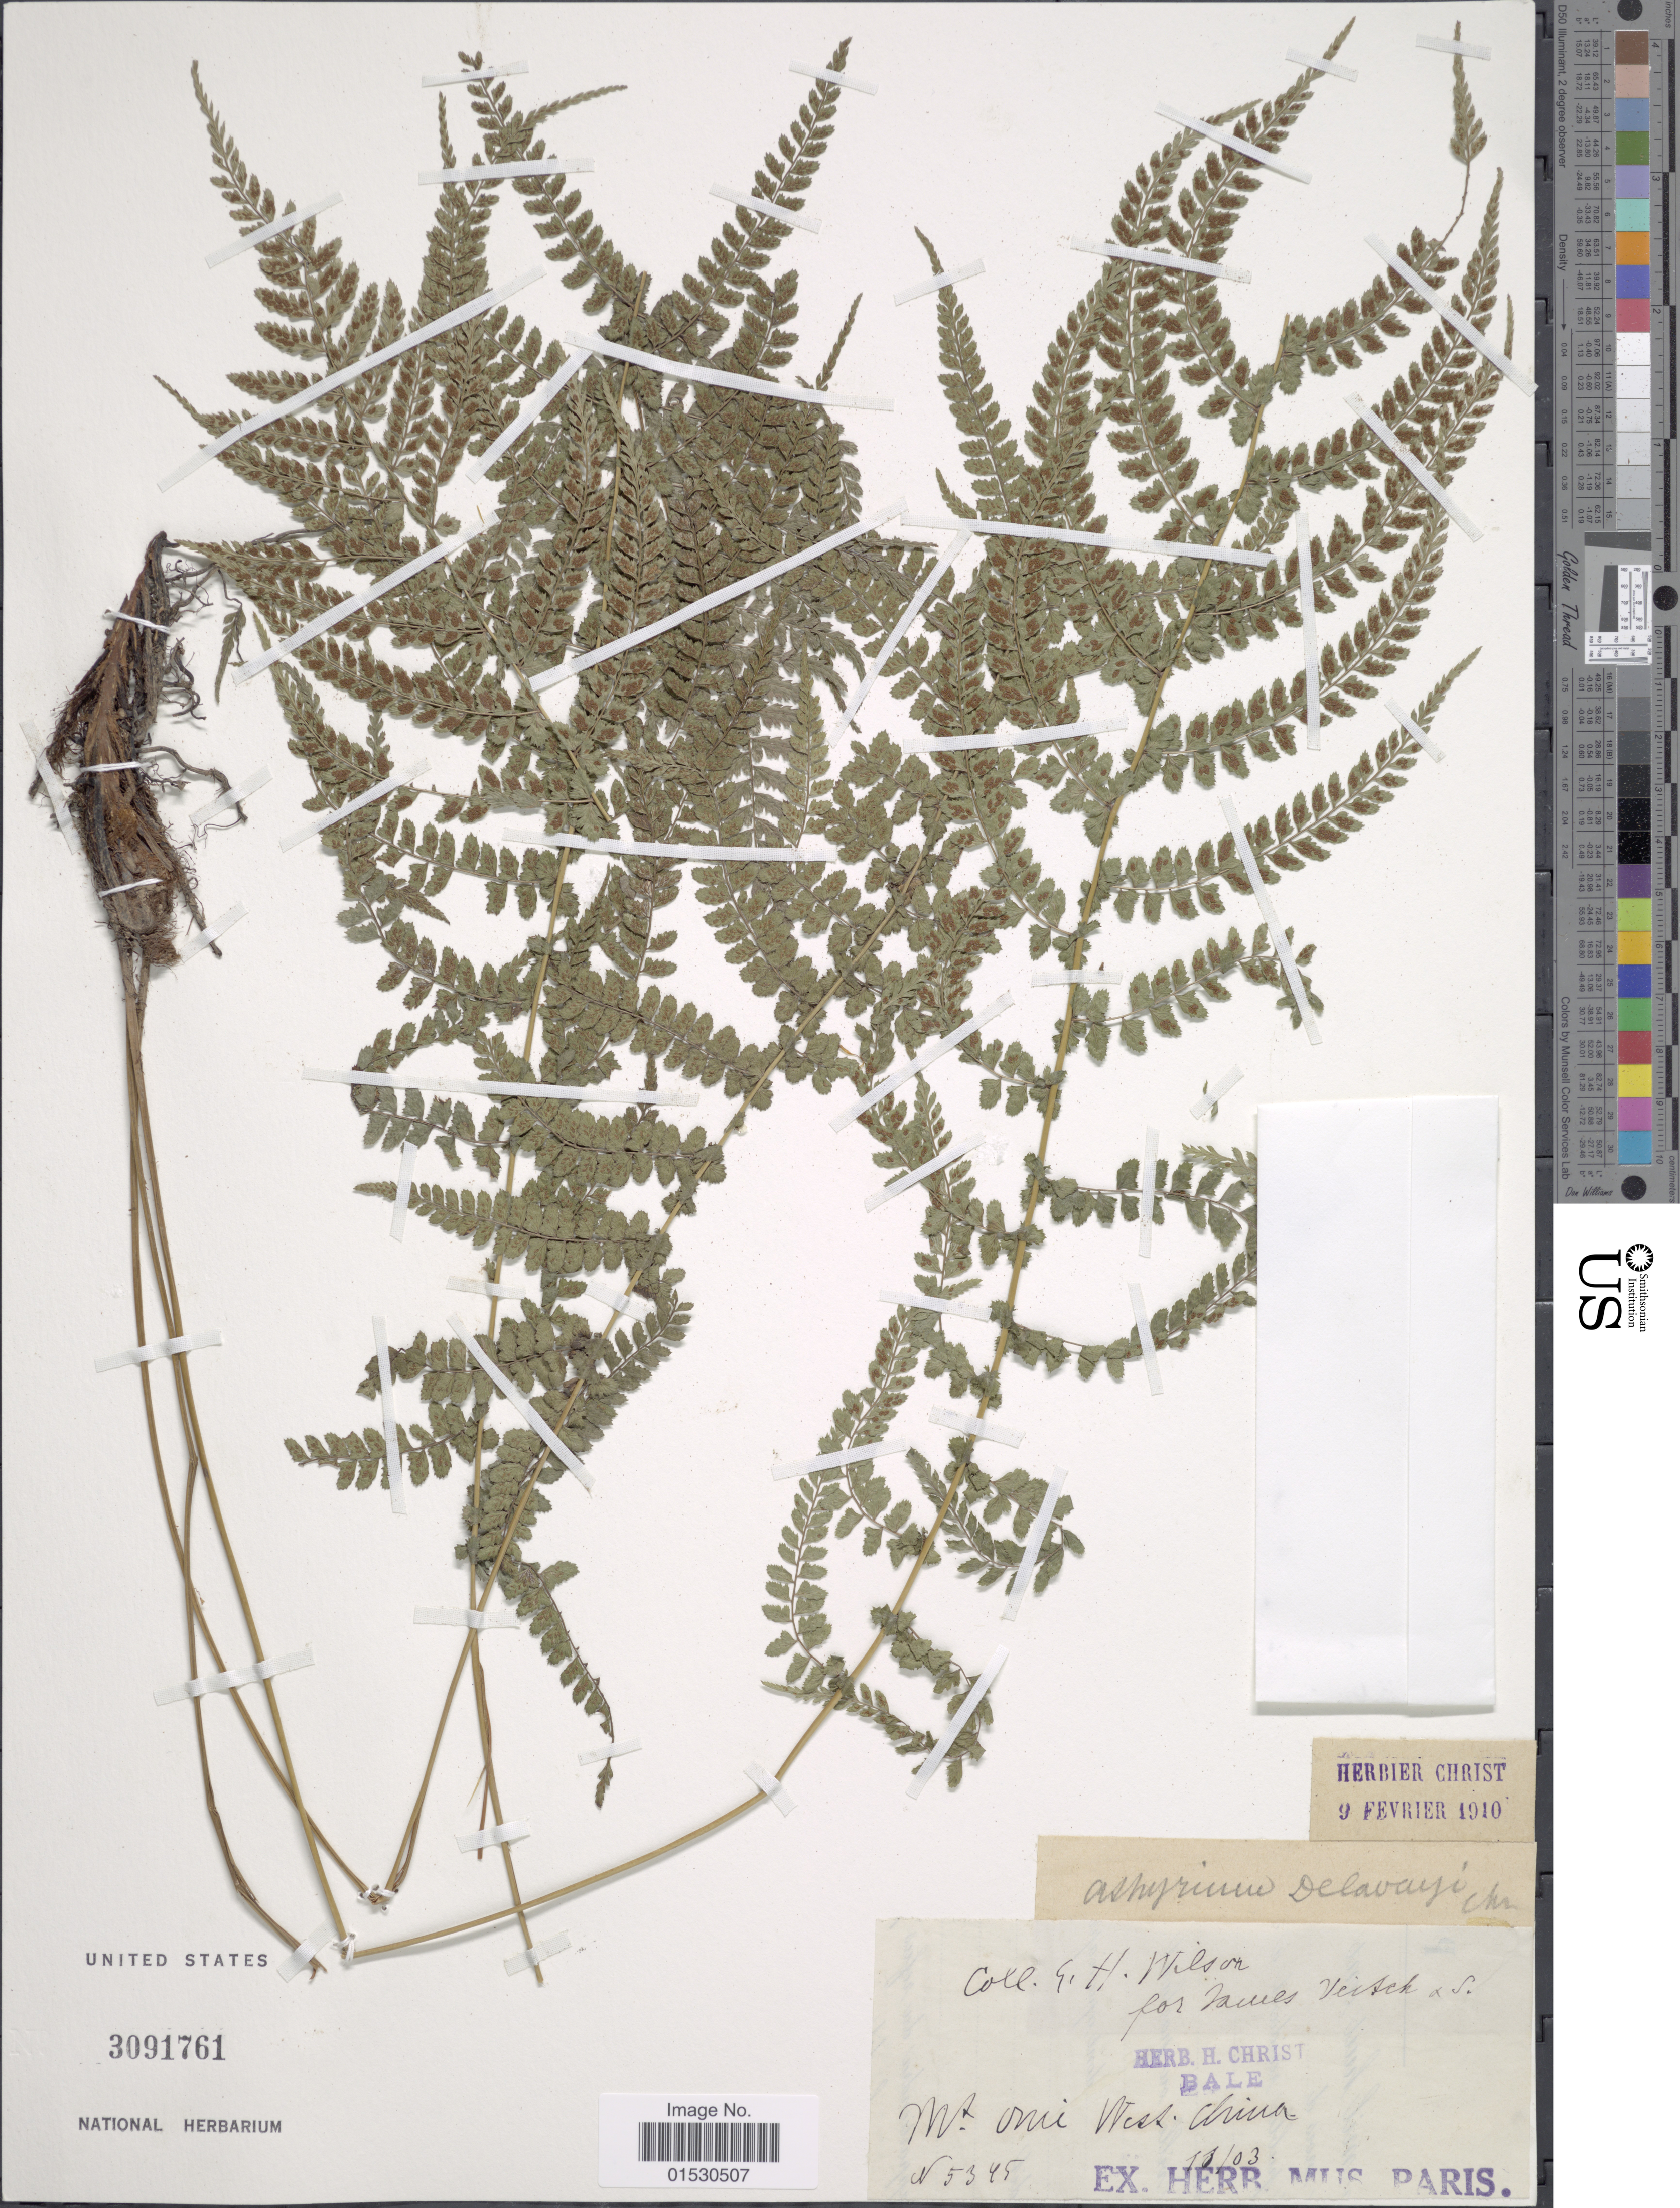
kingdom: Plantae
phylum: Tracheophyta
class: Polypodiopsida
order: Polypodiales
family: Athyriaceae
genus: Athyrium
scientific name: Athyrium delavayi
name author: Christ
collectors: G. Wilson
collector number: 5345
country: China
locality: Mt. Onie West China [interpreted]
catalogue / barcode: US 3091761